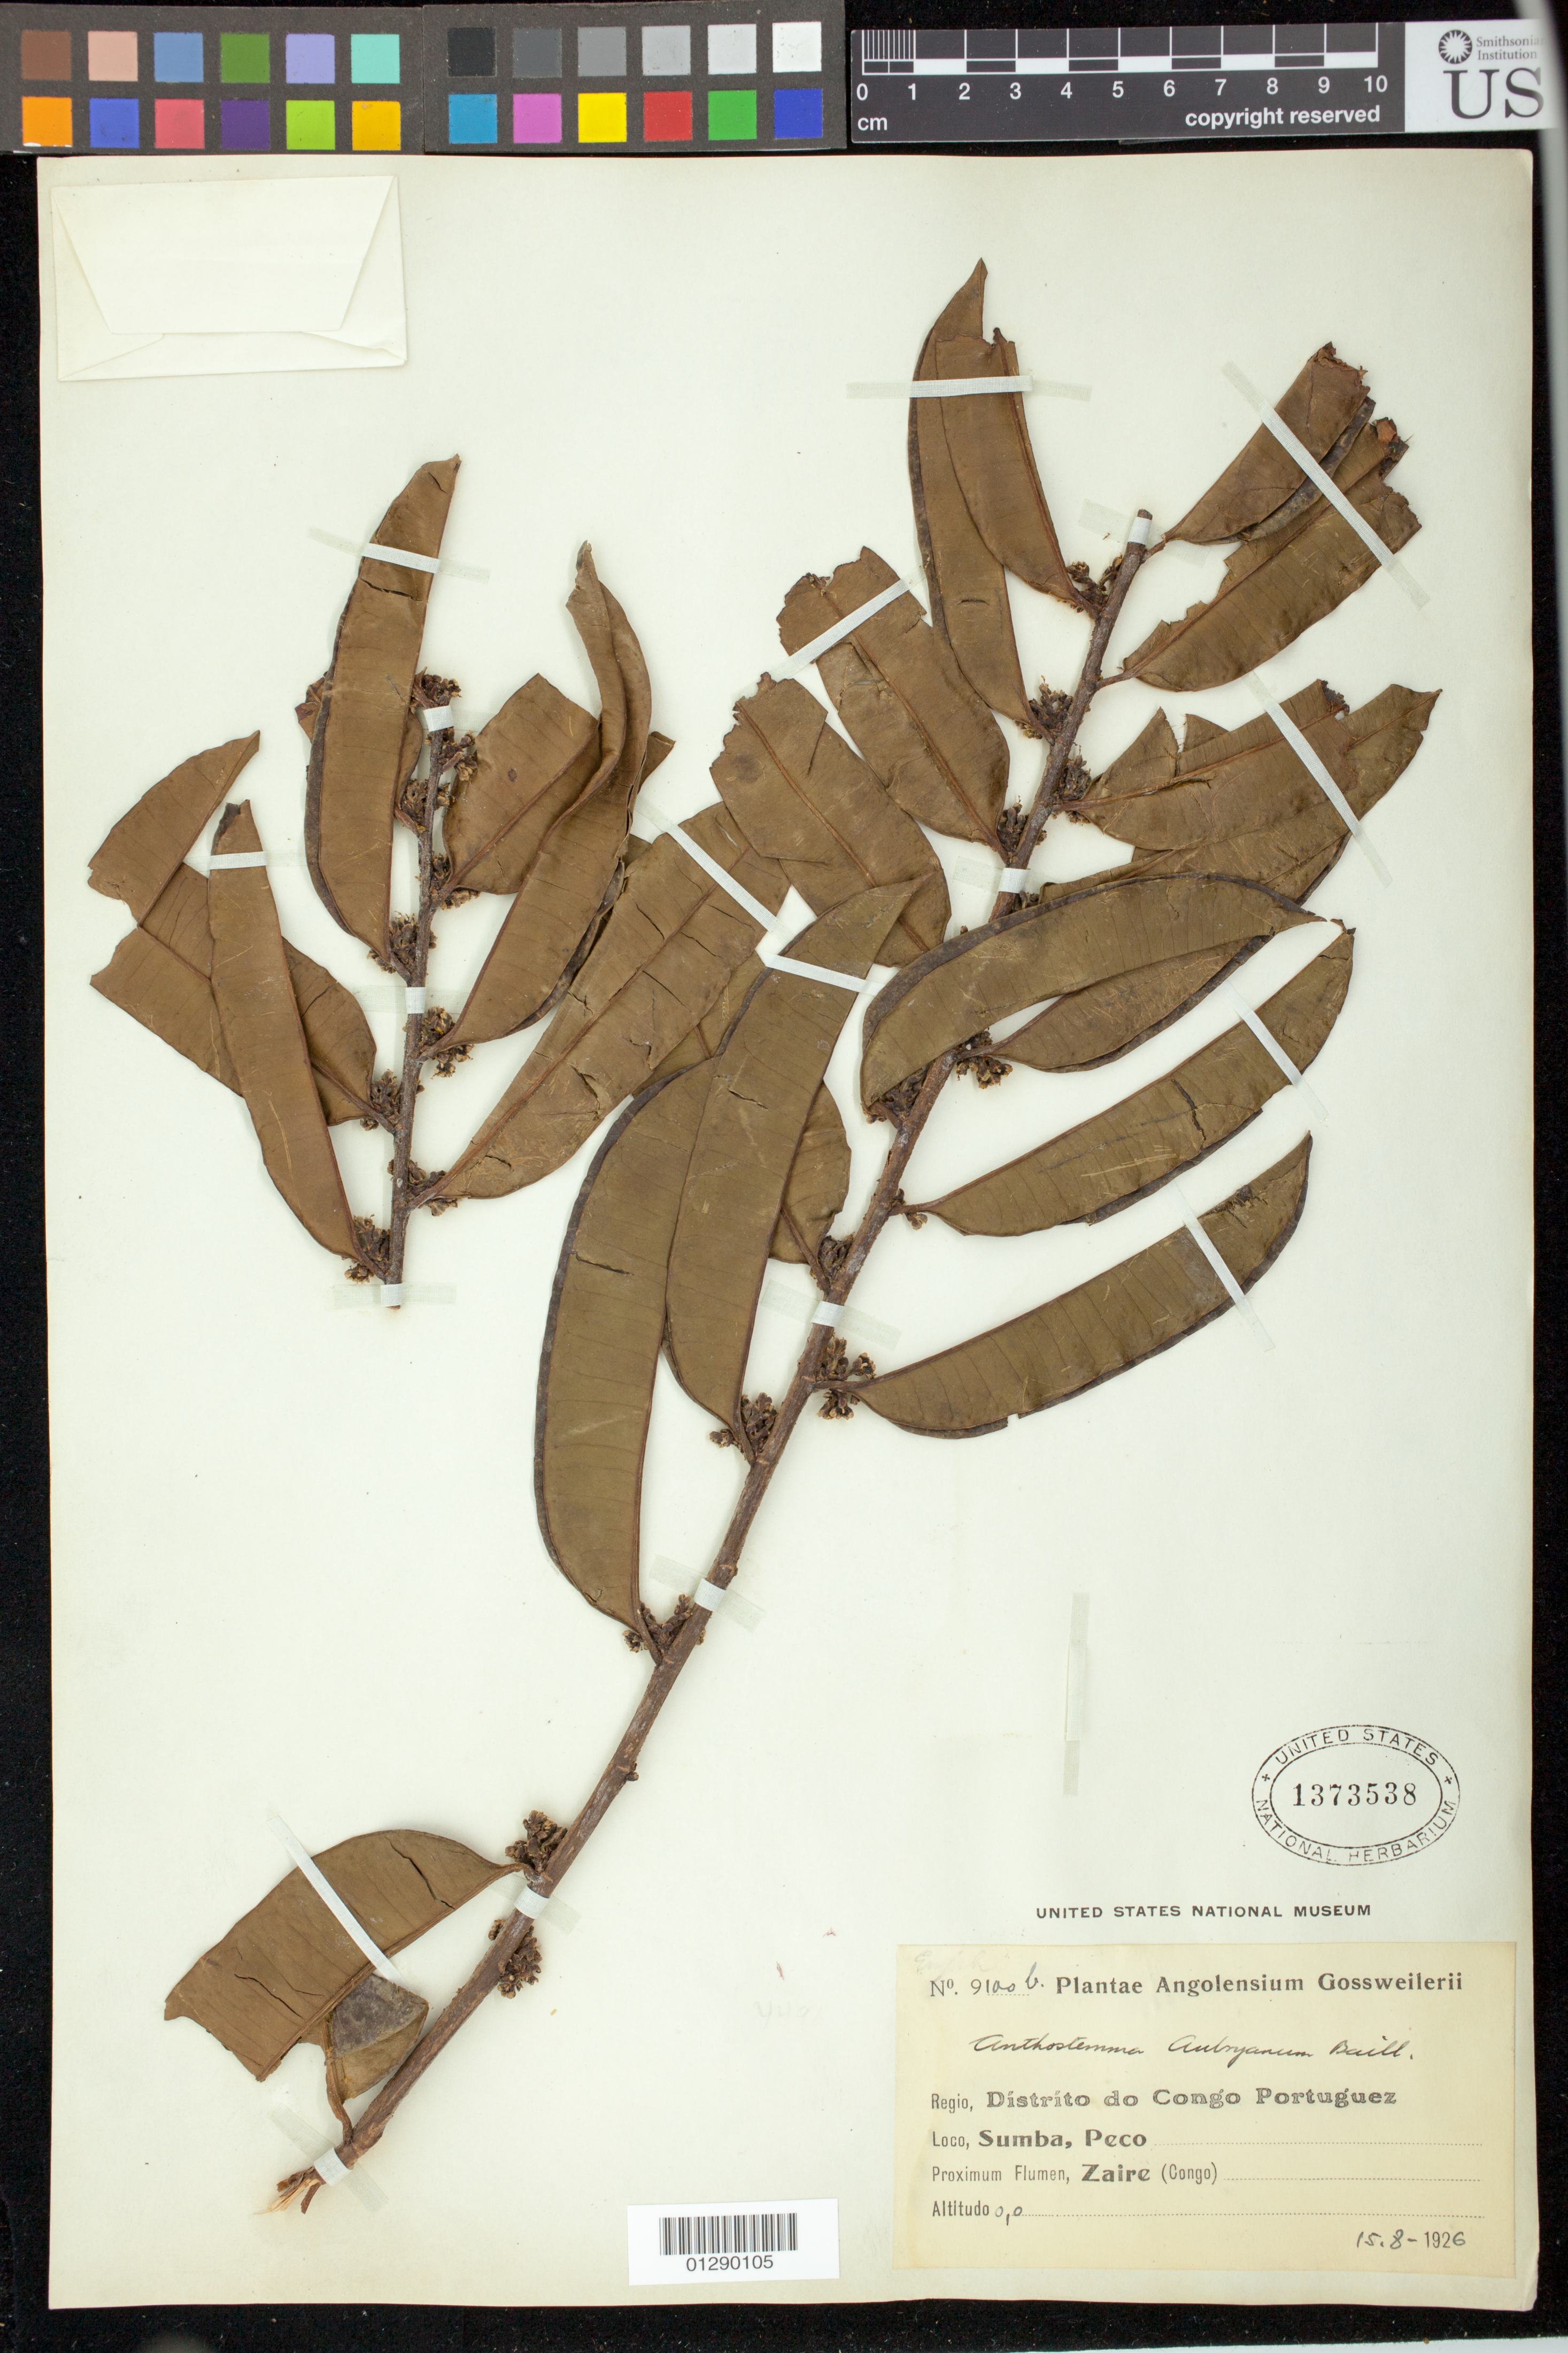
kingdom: Plantae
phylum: Tracheophyta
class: Magnoliopsida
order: Malpighiales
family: Euphorbiaceae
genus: Anthostema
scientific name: Anthostema aubryanum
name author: Baill.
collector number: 9100B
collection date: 1926-08-15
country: Angola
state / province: Cunene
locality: Zaire, Sumba, Peco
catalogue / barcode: US 1373538